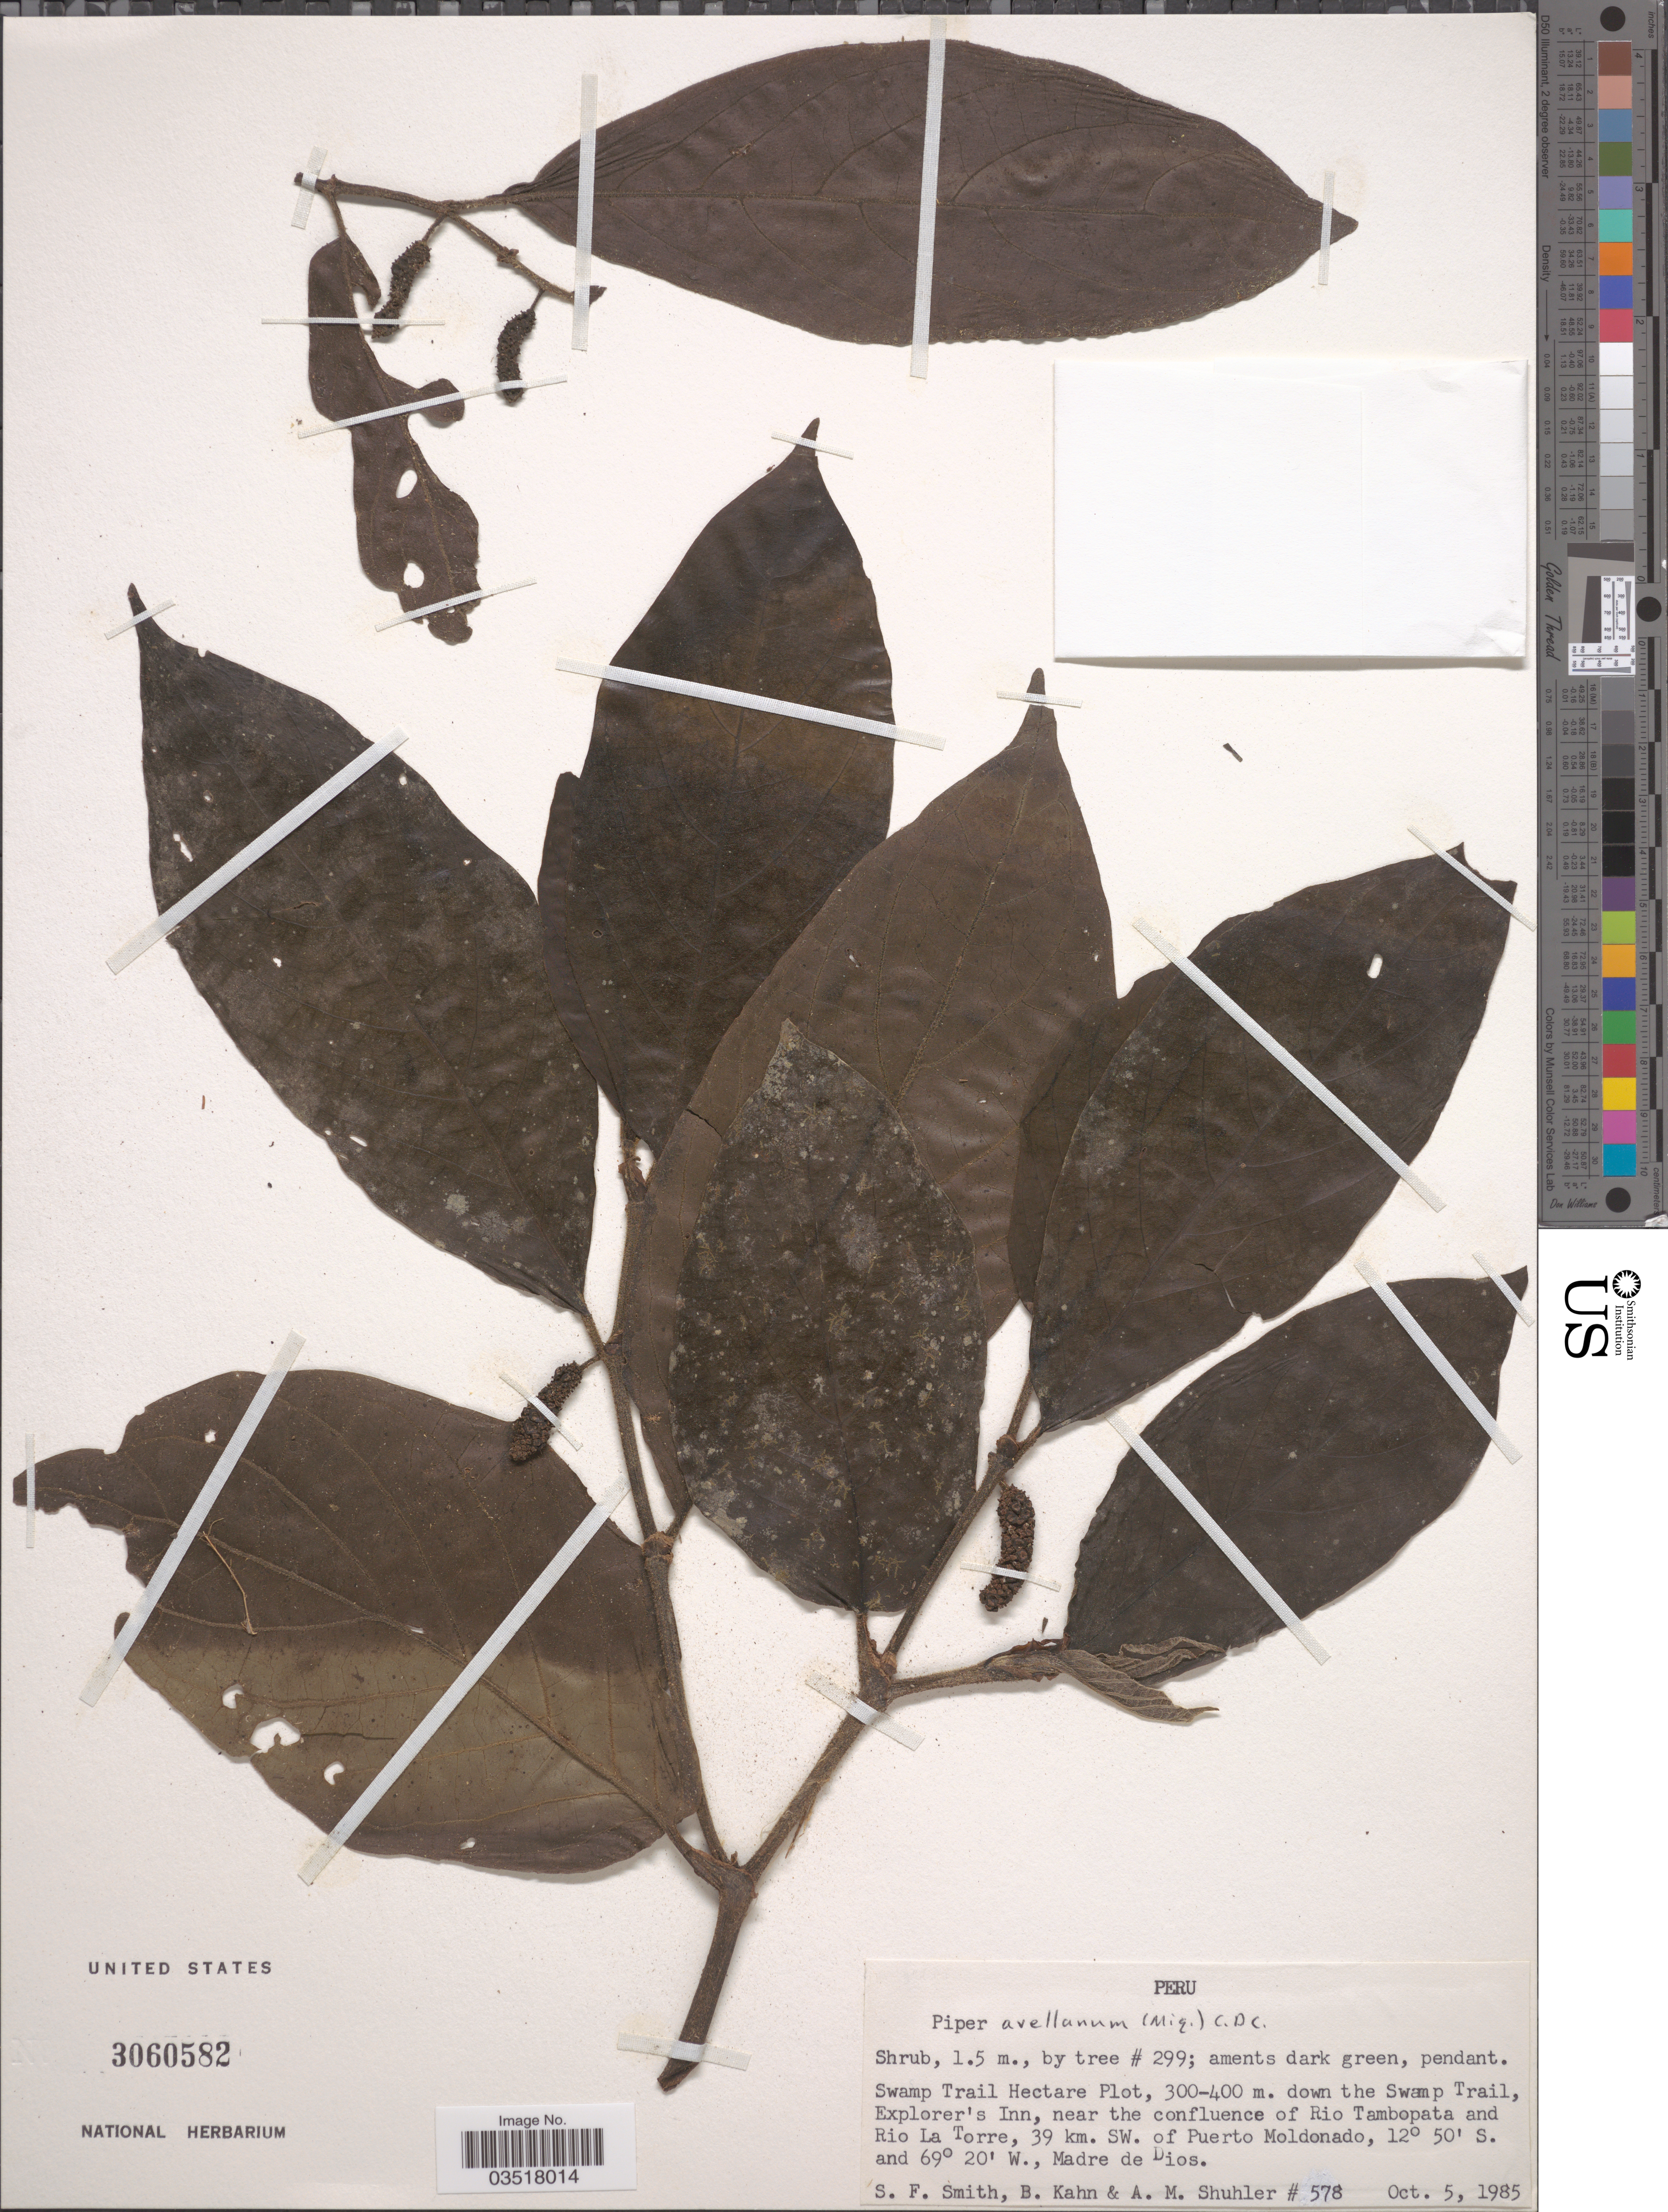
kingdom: Plantae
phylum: Tracheophyta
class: Magnoliopsida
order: Piperales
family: Piperaceae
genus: Piper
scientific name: Piper avellanum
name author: (Miq.) C. DC.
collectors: S.F. Smith, B. Kahn & A. Shuhler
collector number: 578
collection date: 1985-10-05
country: Peru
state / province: Madre de Dios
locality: Swamp Trail Hectare Plot, down the Swamp Trail, Explorer's Inn, near the confluence of Rio Tambopata and Rio La Torre, 39 km. SW. of Puerto Moldonado.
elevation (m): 300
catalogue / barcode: US 3060582